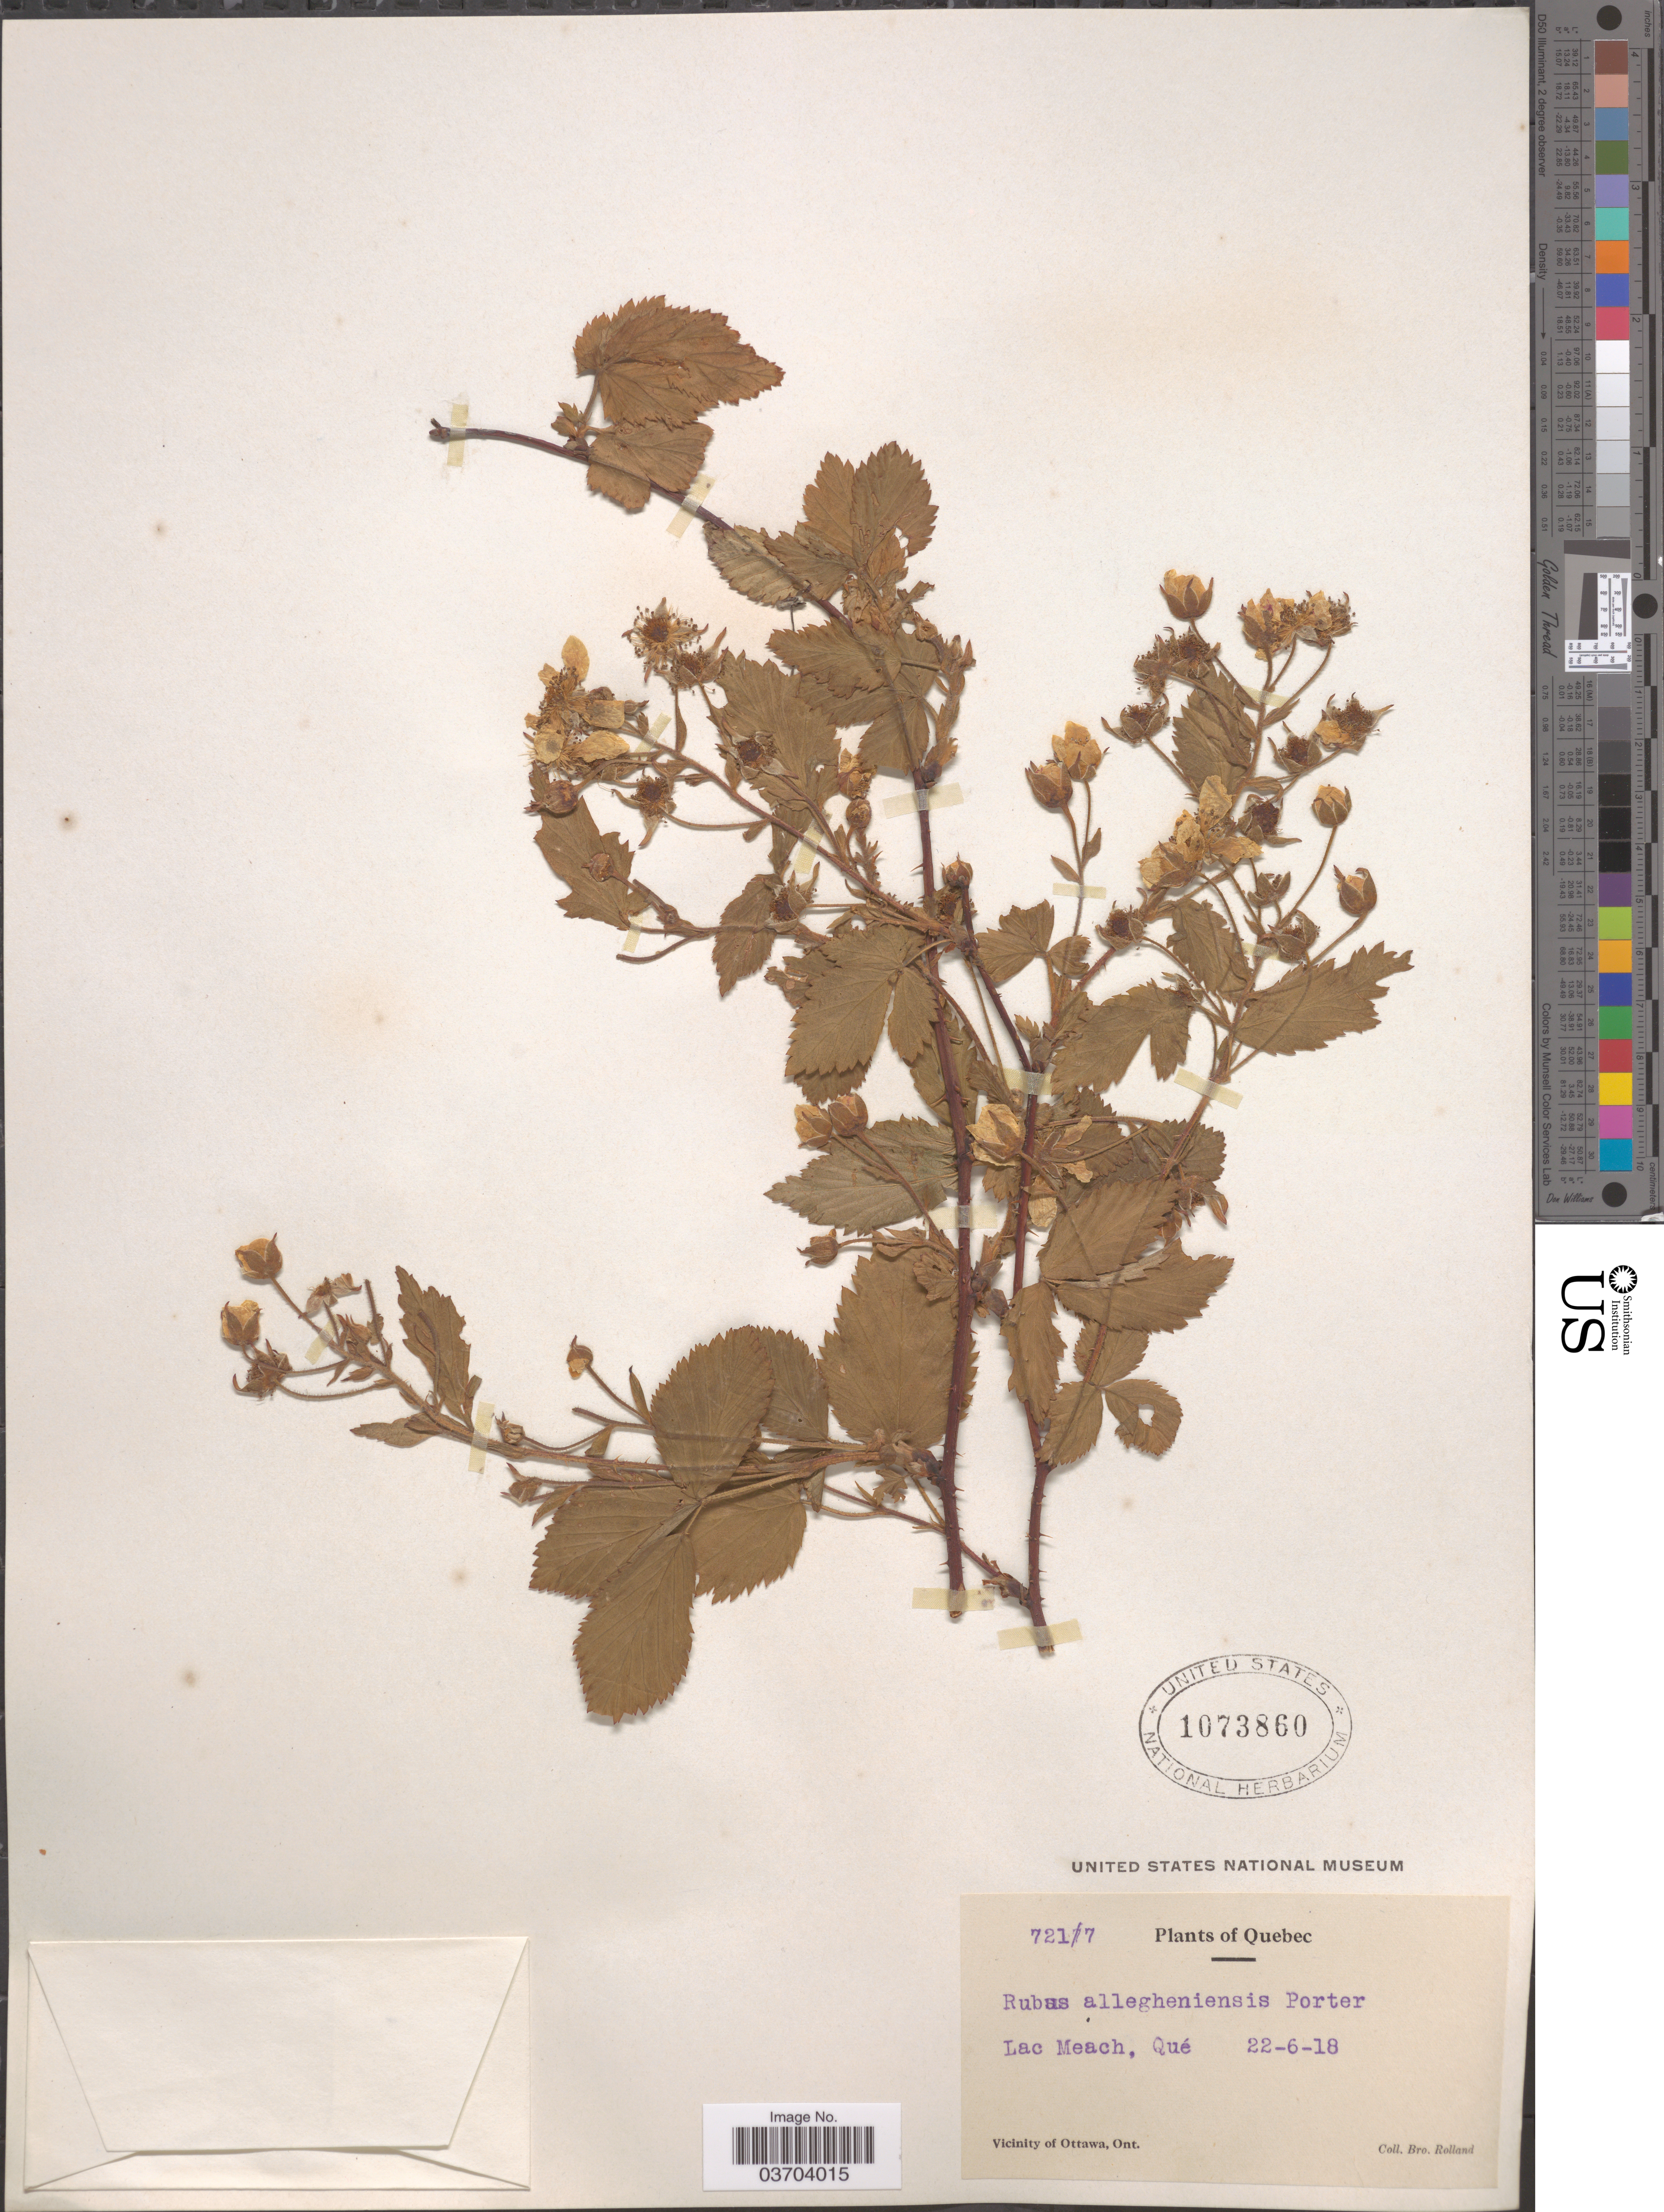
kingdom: Plantae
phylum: Tracheophyta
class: Magnoliopsida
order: Rosales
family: Rosaceae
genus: Rubus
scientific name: Rubus allegheniensis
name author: Porter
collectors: B. Rolland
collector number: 7217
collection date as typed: Transcribed d/m/y: 22/6/18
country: Canada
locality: Lac Meach, Qué. Vicinity of Ottawa, Ont.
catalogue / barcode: US 1073860